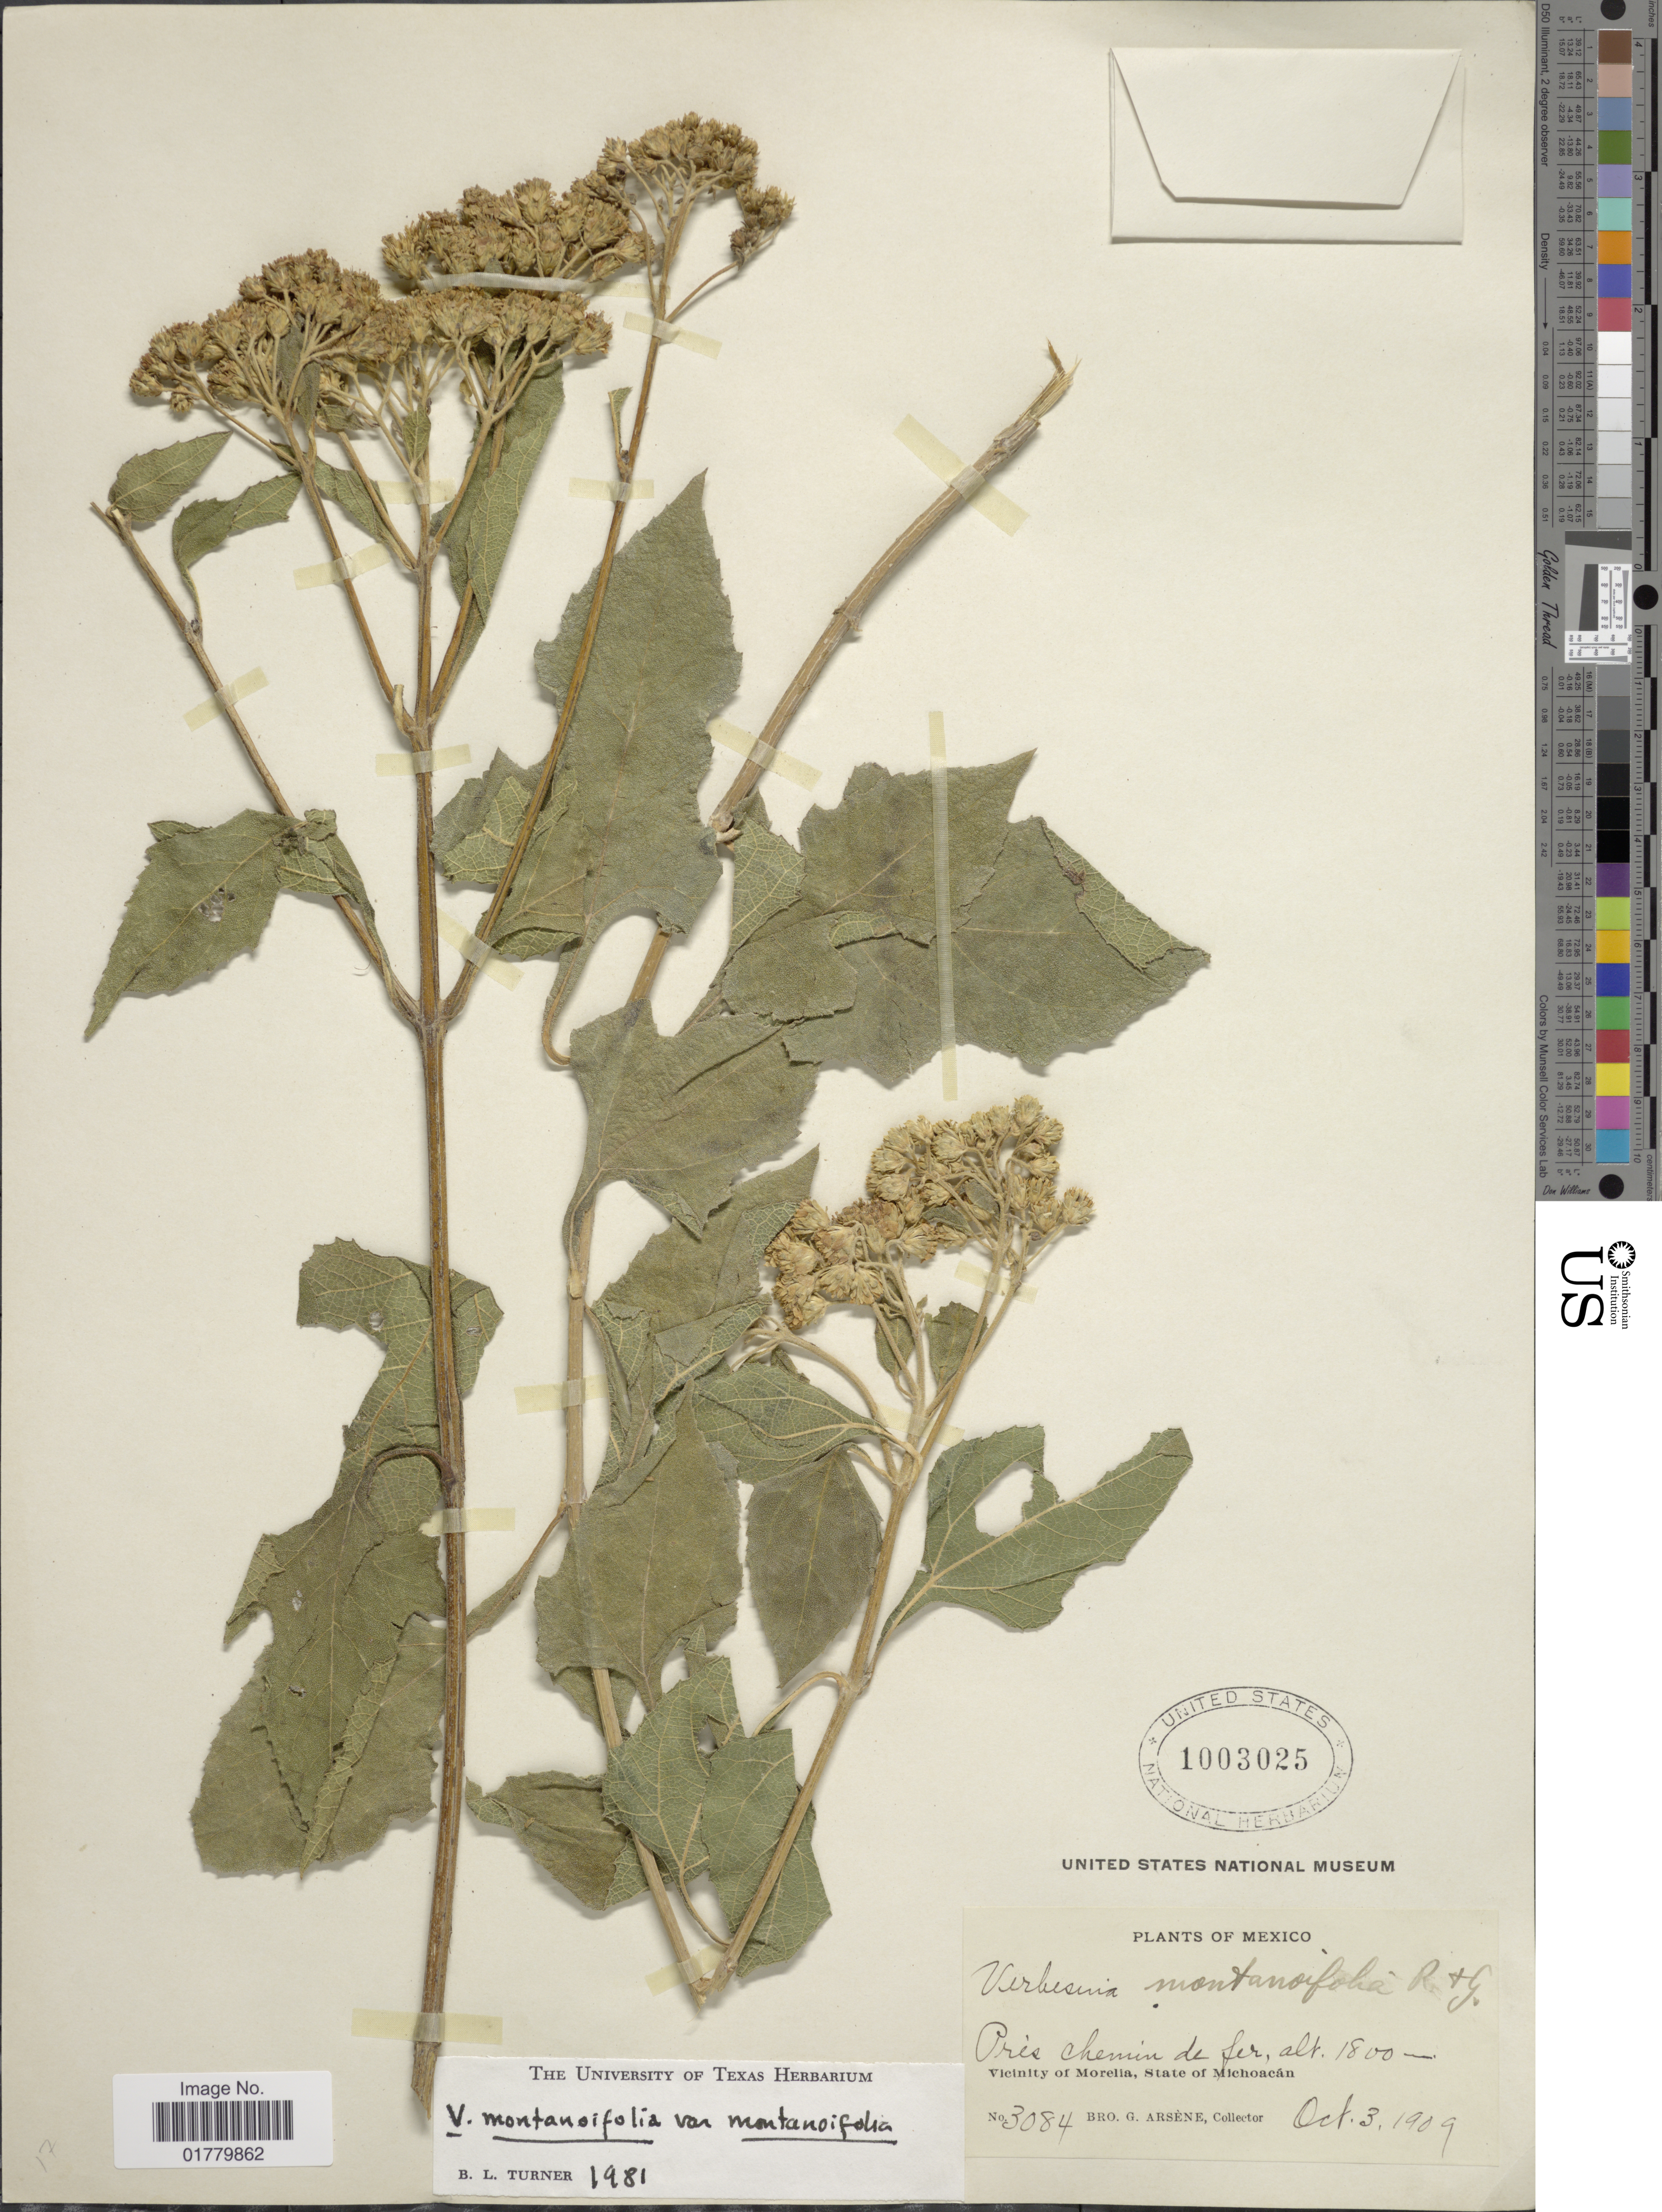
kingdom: Plantae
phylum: Tracheophyta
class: Magnoliopsida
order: Asterales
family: Asteraceae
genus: Verbesina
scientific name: Verbesina montanoifolia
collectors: Bro. G. Arsène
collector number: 3084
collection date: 1909-10-03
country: Mexico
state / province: Michoacán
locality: Pres chemin de fer, Vicinity of Morelia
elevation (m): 1800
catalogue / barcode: US 1003025